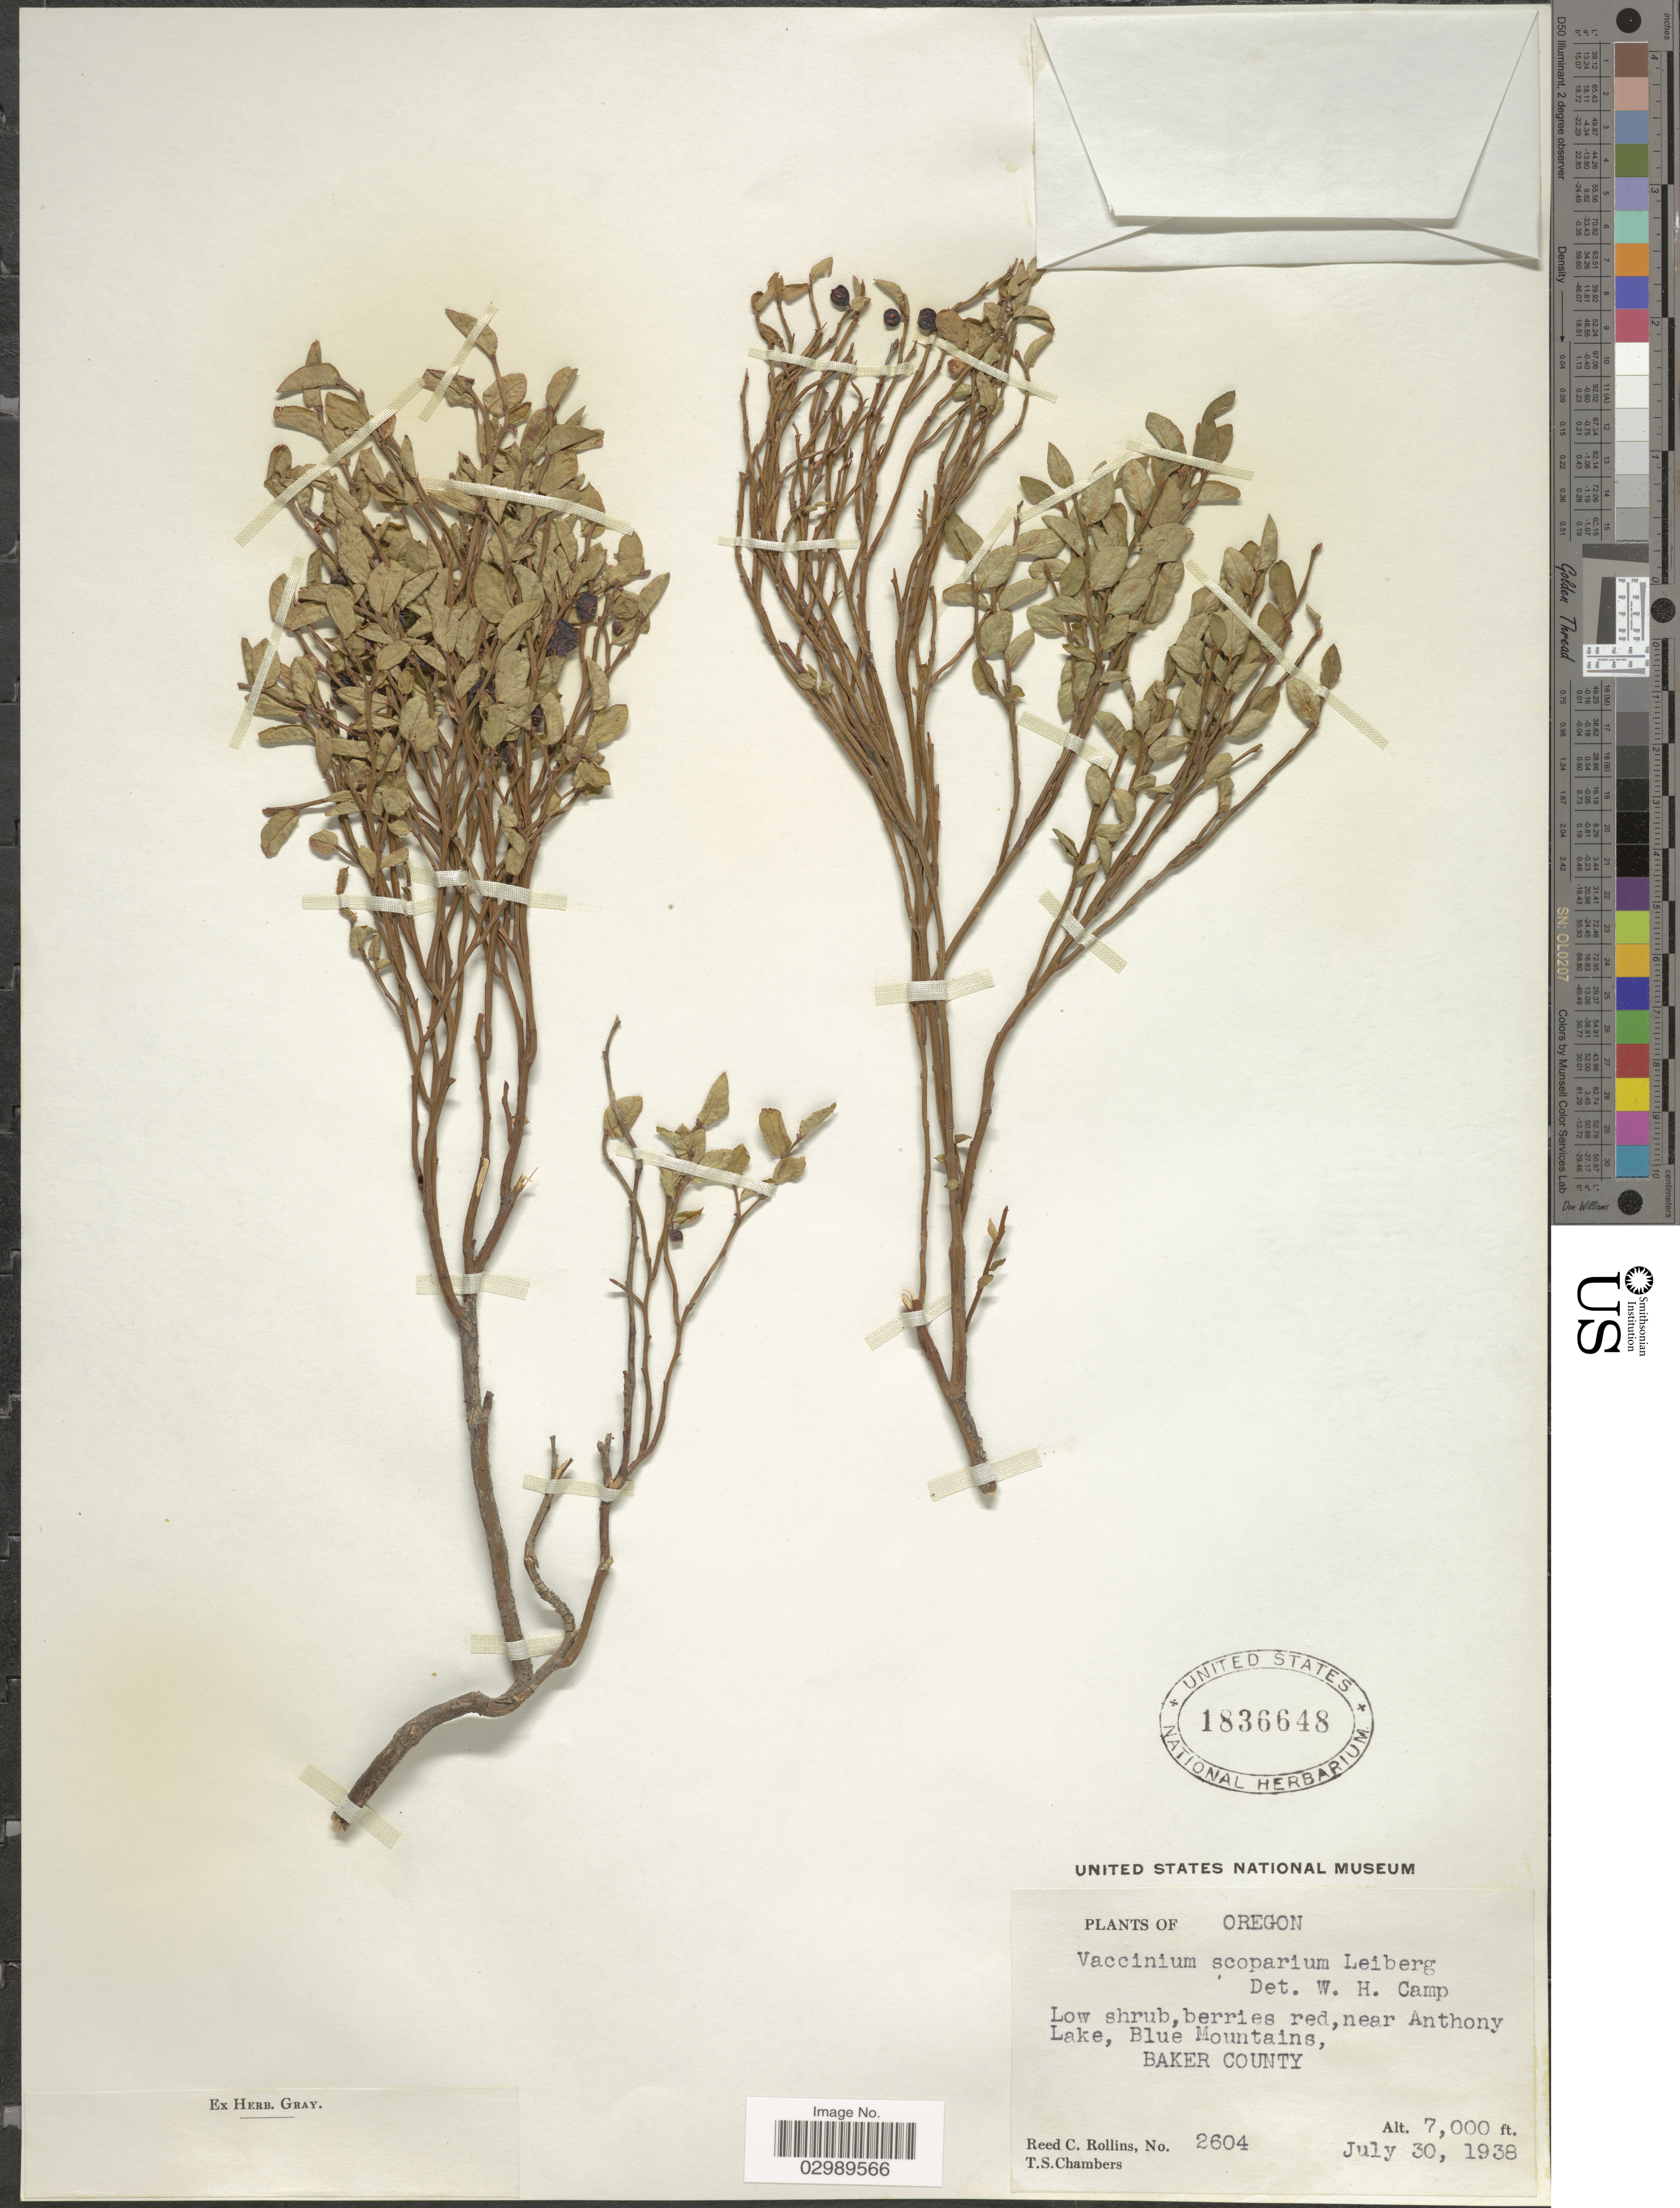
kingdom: Plantae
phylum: Tracheophyta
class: Magnoliopsida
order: Ericales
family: Ericaceae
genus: Vaccinium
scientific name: Vaccinium scoparium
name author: Leiberg ex Coville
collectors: R. C. Rollins & T. Chambers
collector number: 2604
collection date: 1938-07-30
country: United States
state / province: Oregon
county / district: Baker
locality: Near Anthony Lake, Blue Mountains, Baker County.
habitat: near Anthony Lake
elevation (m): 2134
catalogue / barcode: US 1836648